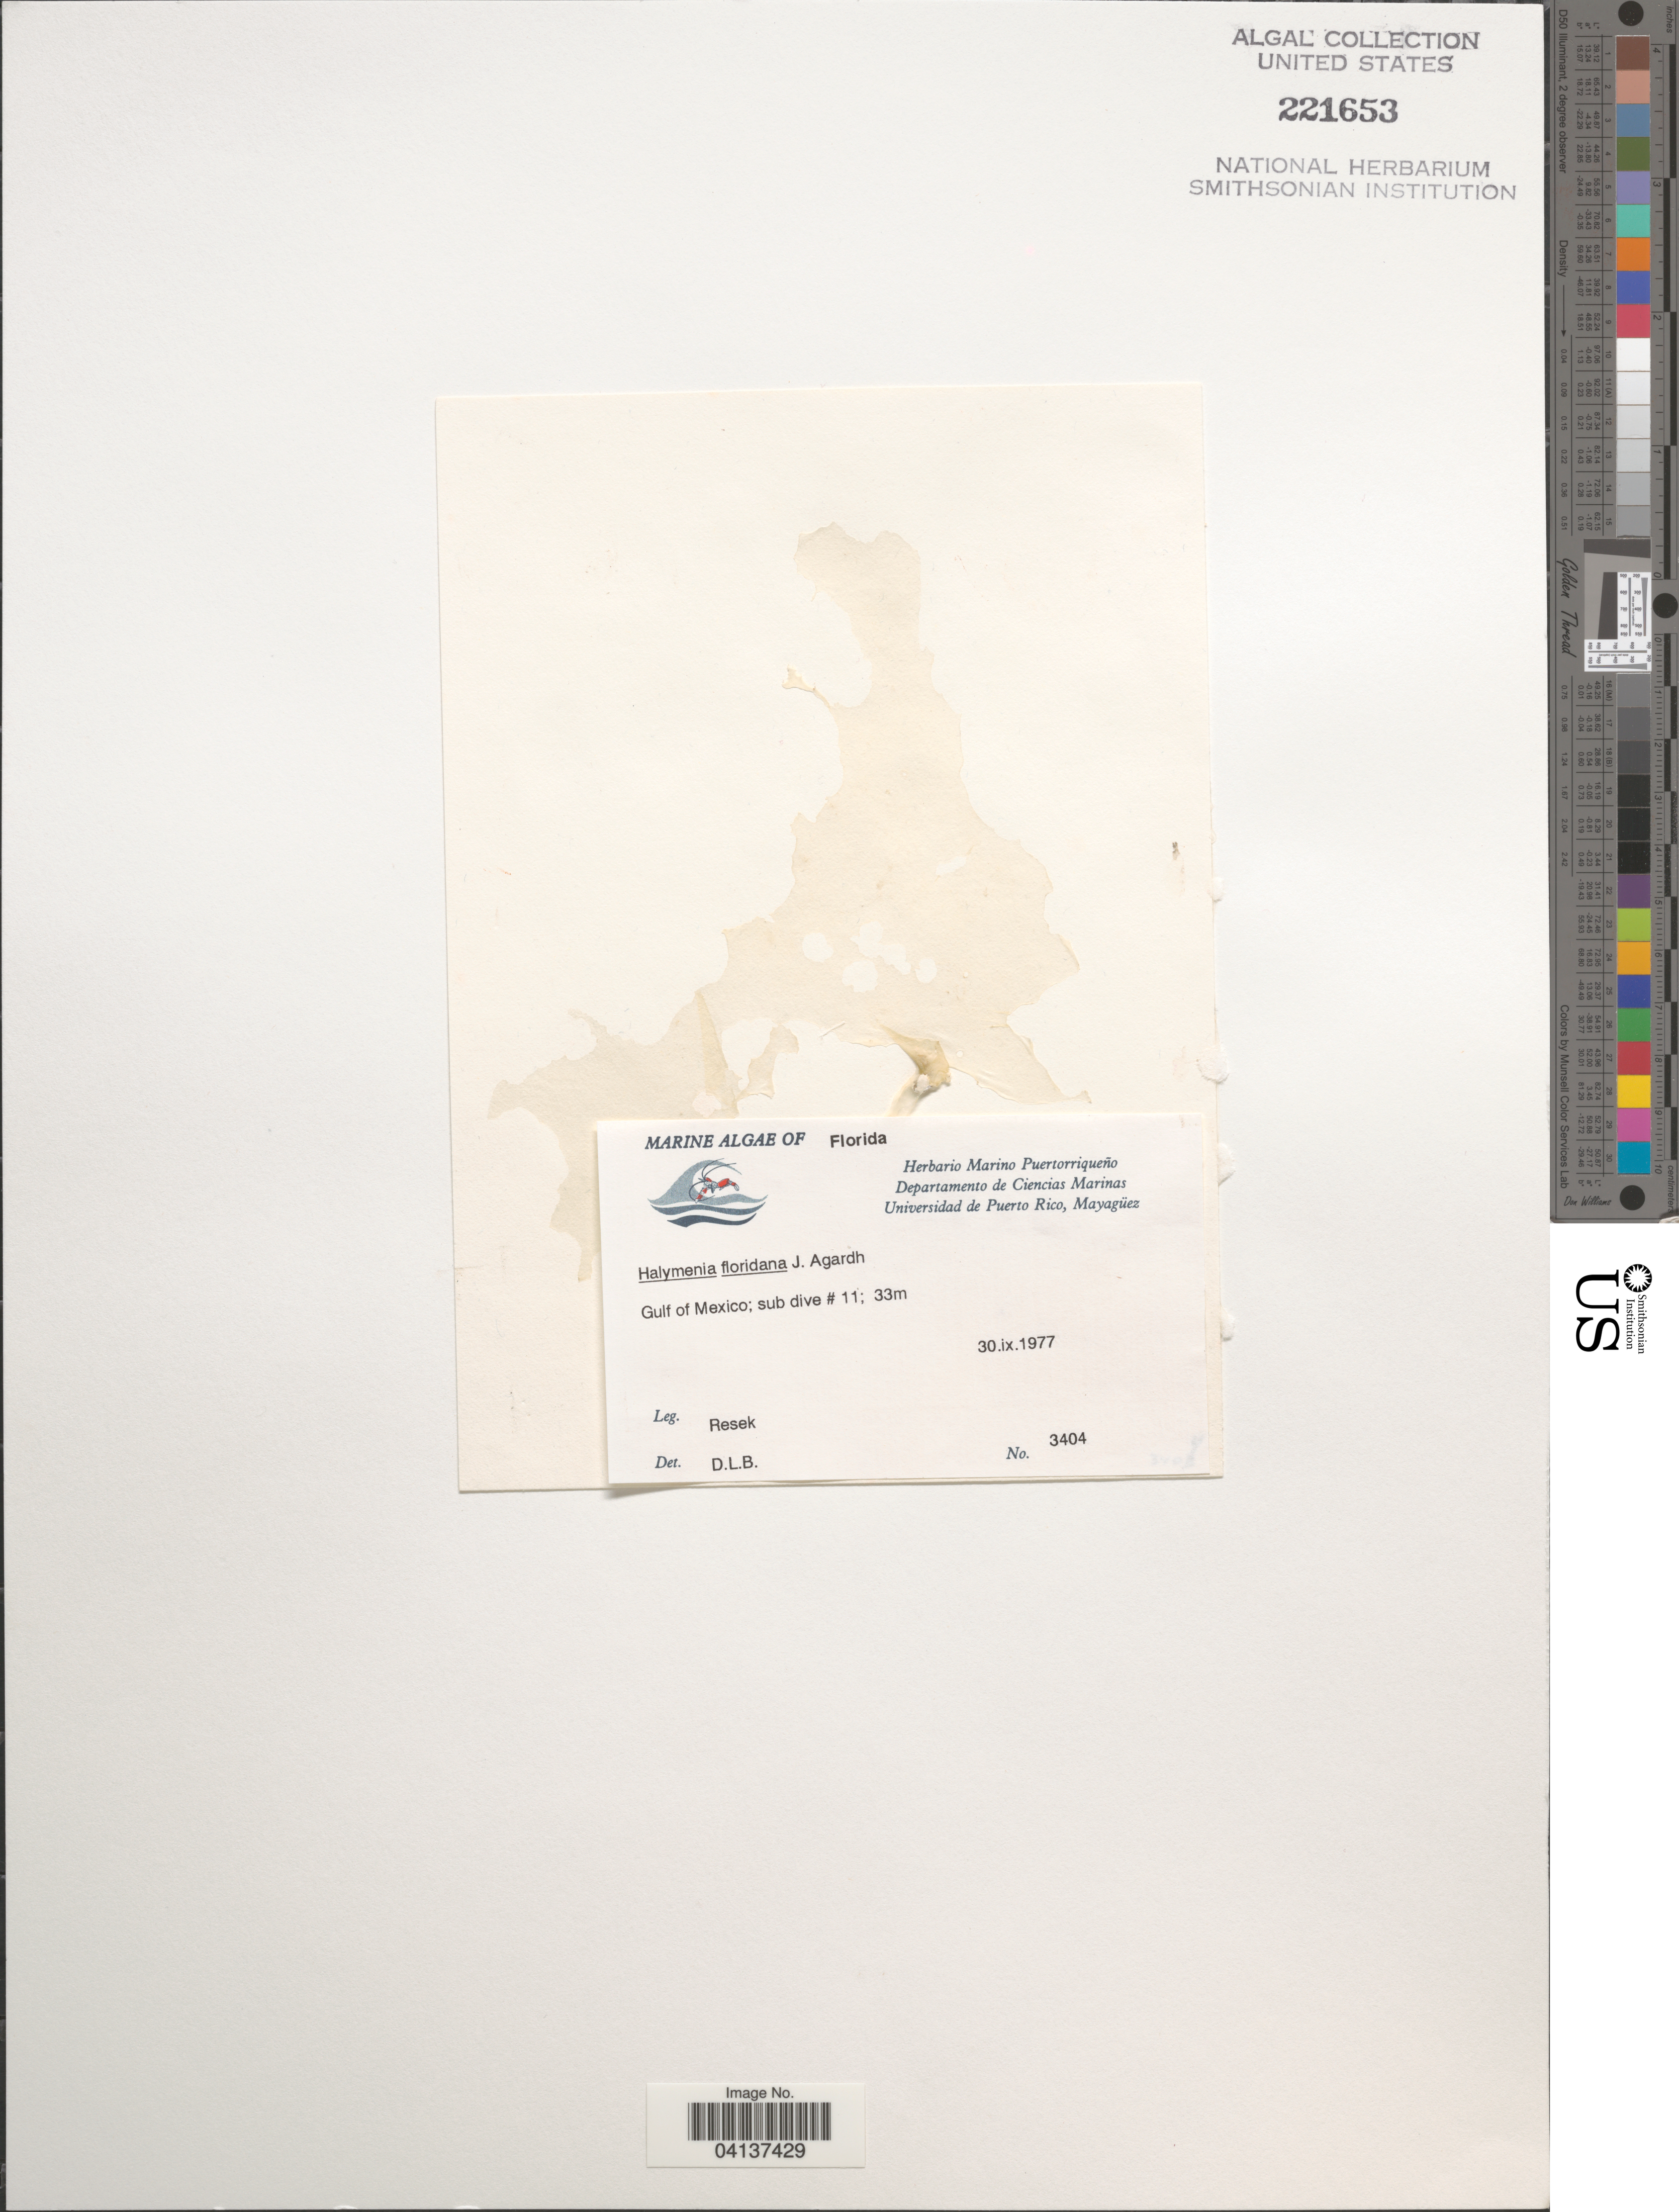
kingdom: Plantae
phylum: Rhodophyta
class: Florideophyceae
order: Halymeniales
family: Halymeniaceae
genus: Halymenia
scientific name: Halymenia floridana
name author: J. Agardh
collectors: Resek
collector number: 3404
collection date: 1977-09-30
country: United States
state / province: Florida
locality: Gulf of Mexico; sub dive #11.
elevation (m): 33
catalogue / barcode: US 221653